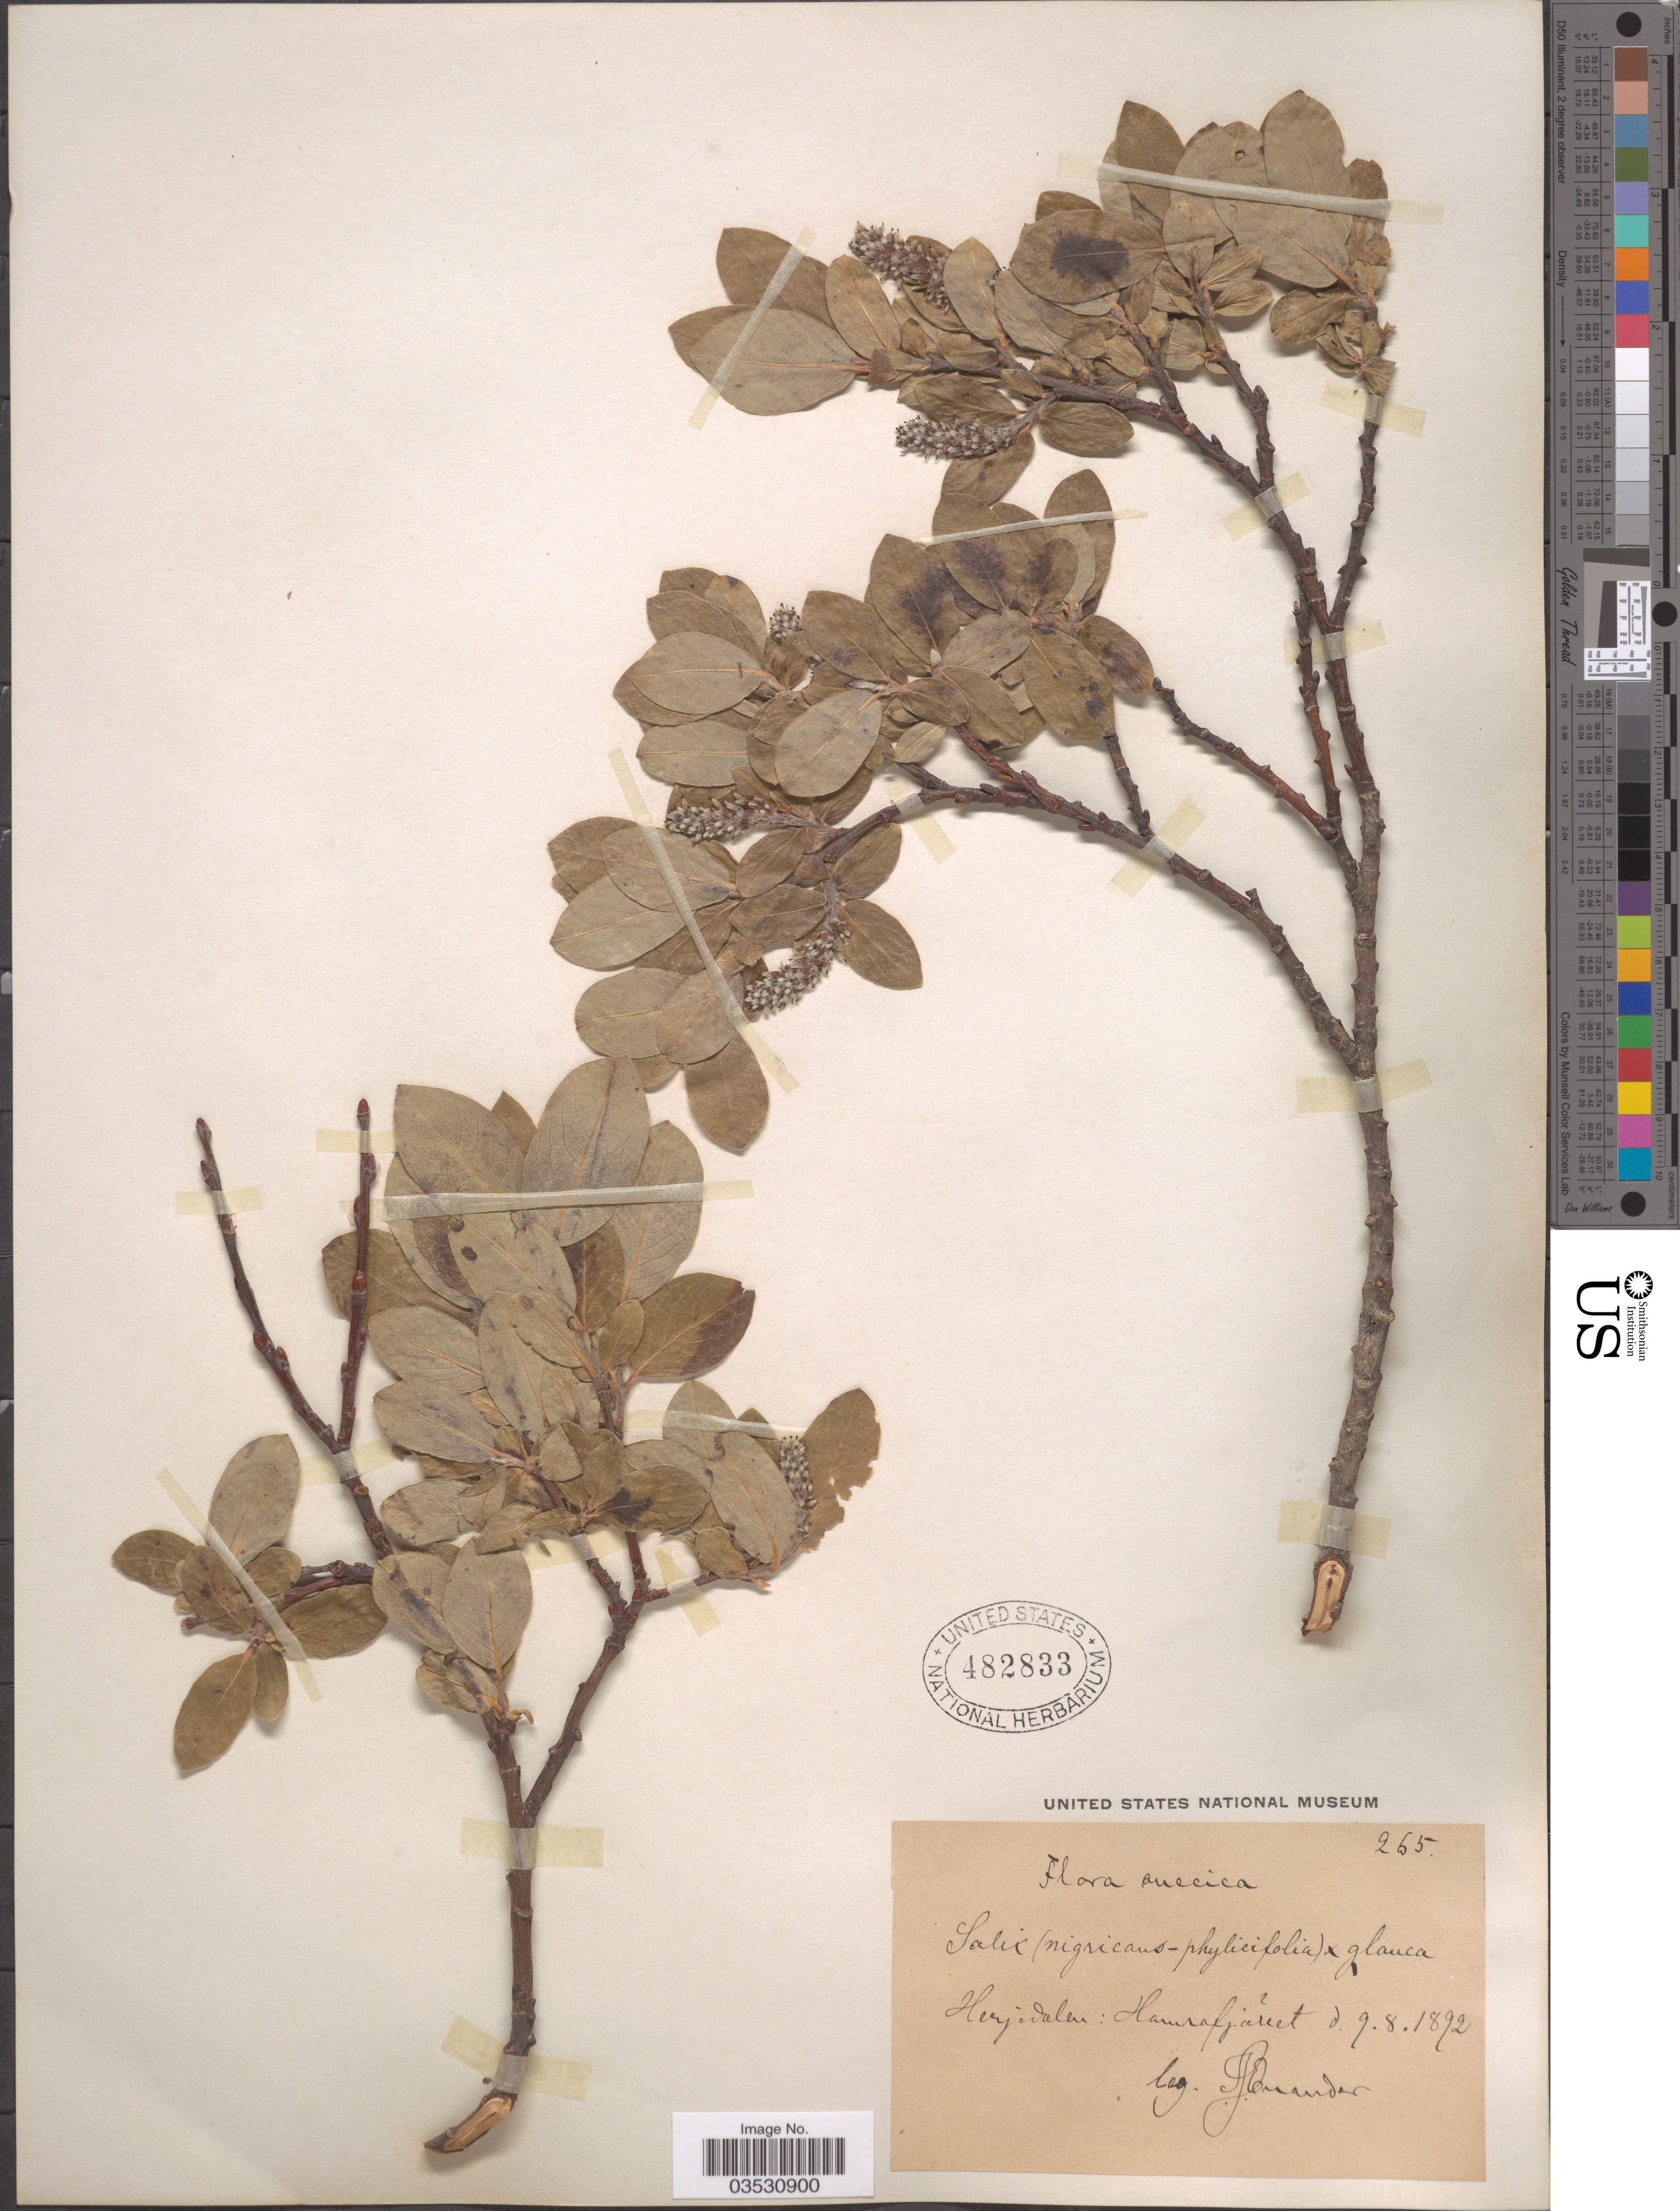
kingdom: Plantae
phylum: Tracheophyta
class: Magnoliopsida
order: Malpighiales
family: Salicaceae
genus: Salix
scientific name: Salix nigricans x S. phylicifolia L. x S. glauca L.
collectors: J. Svenander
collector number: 265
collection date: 1892-08-09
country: Sweden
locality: Suecica. Herjedalen: Hamrafjarllet.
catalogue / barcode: US 482833